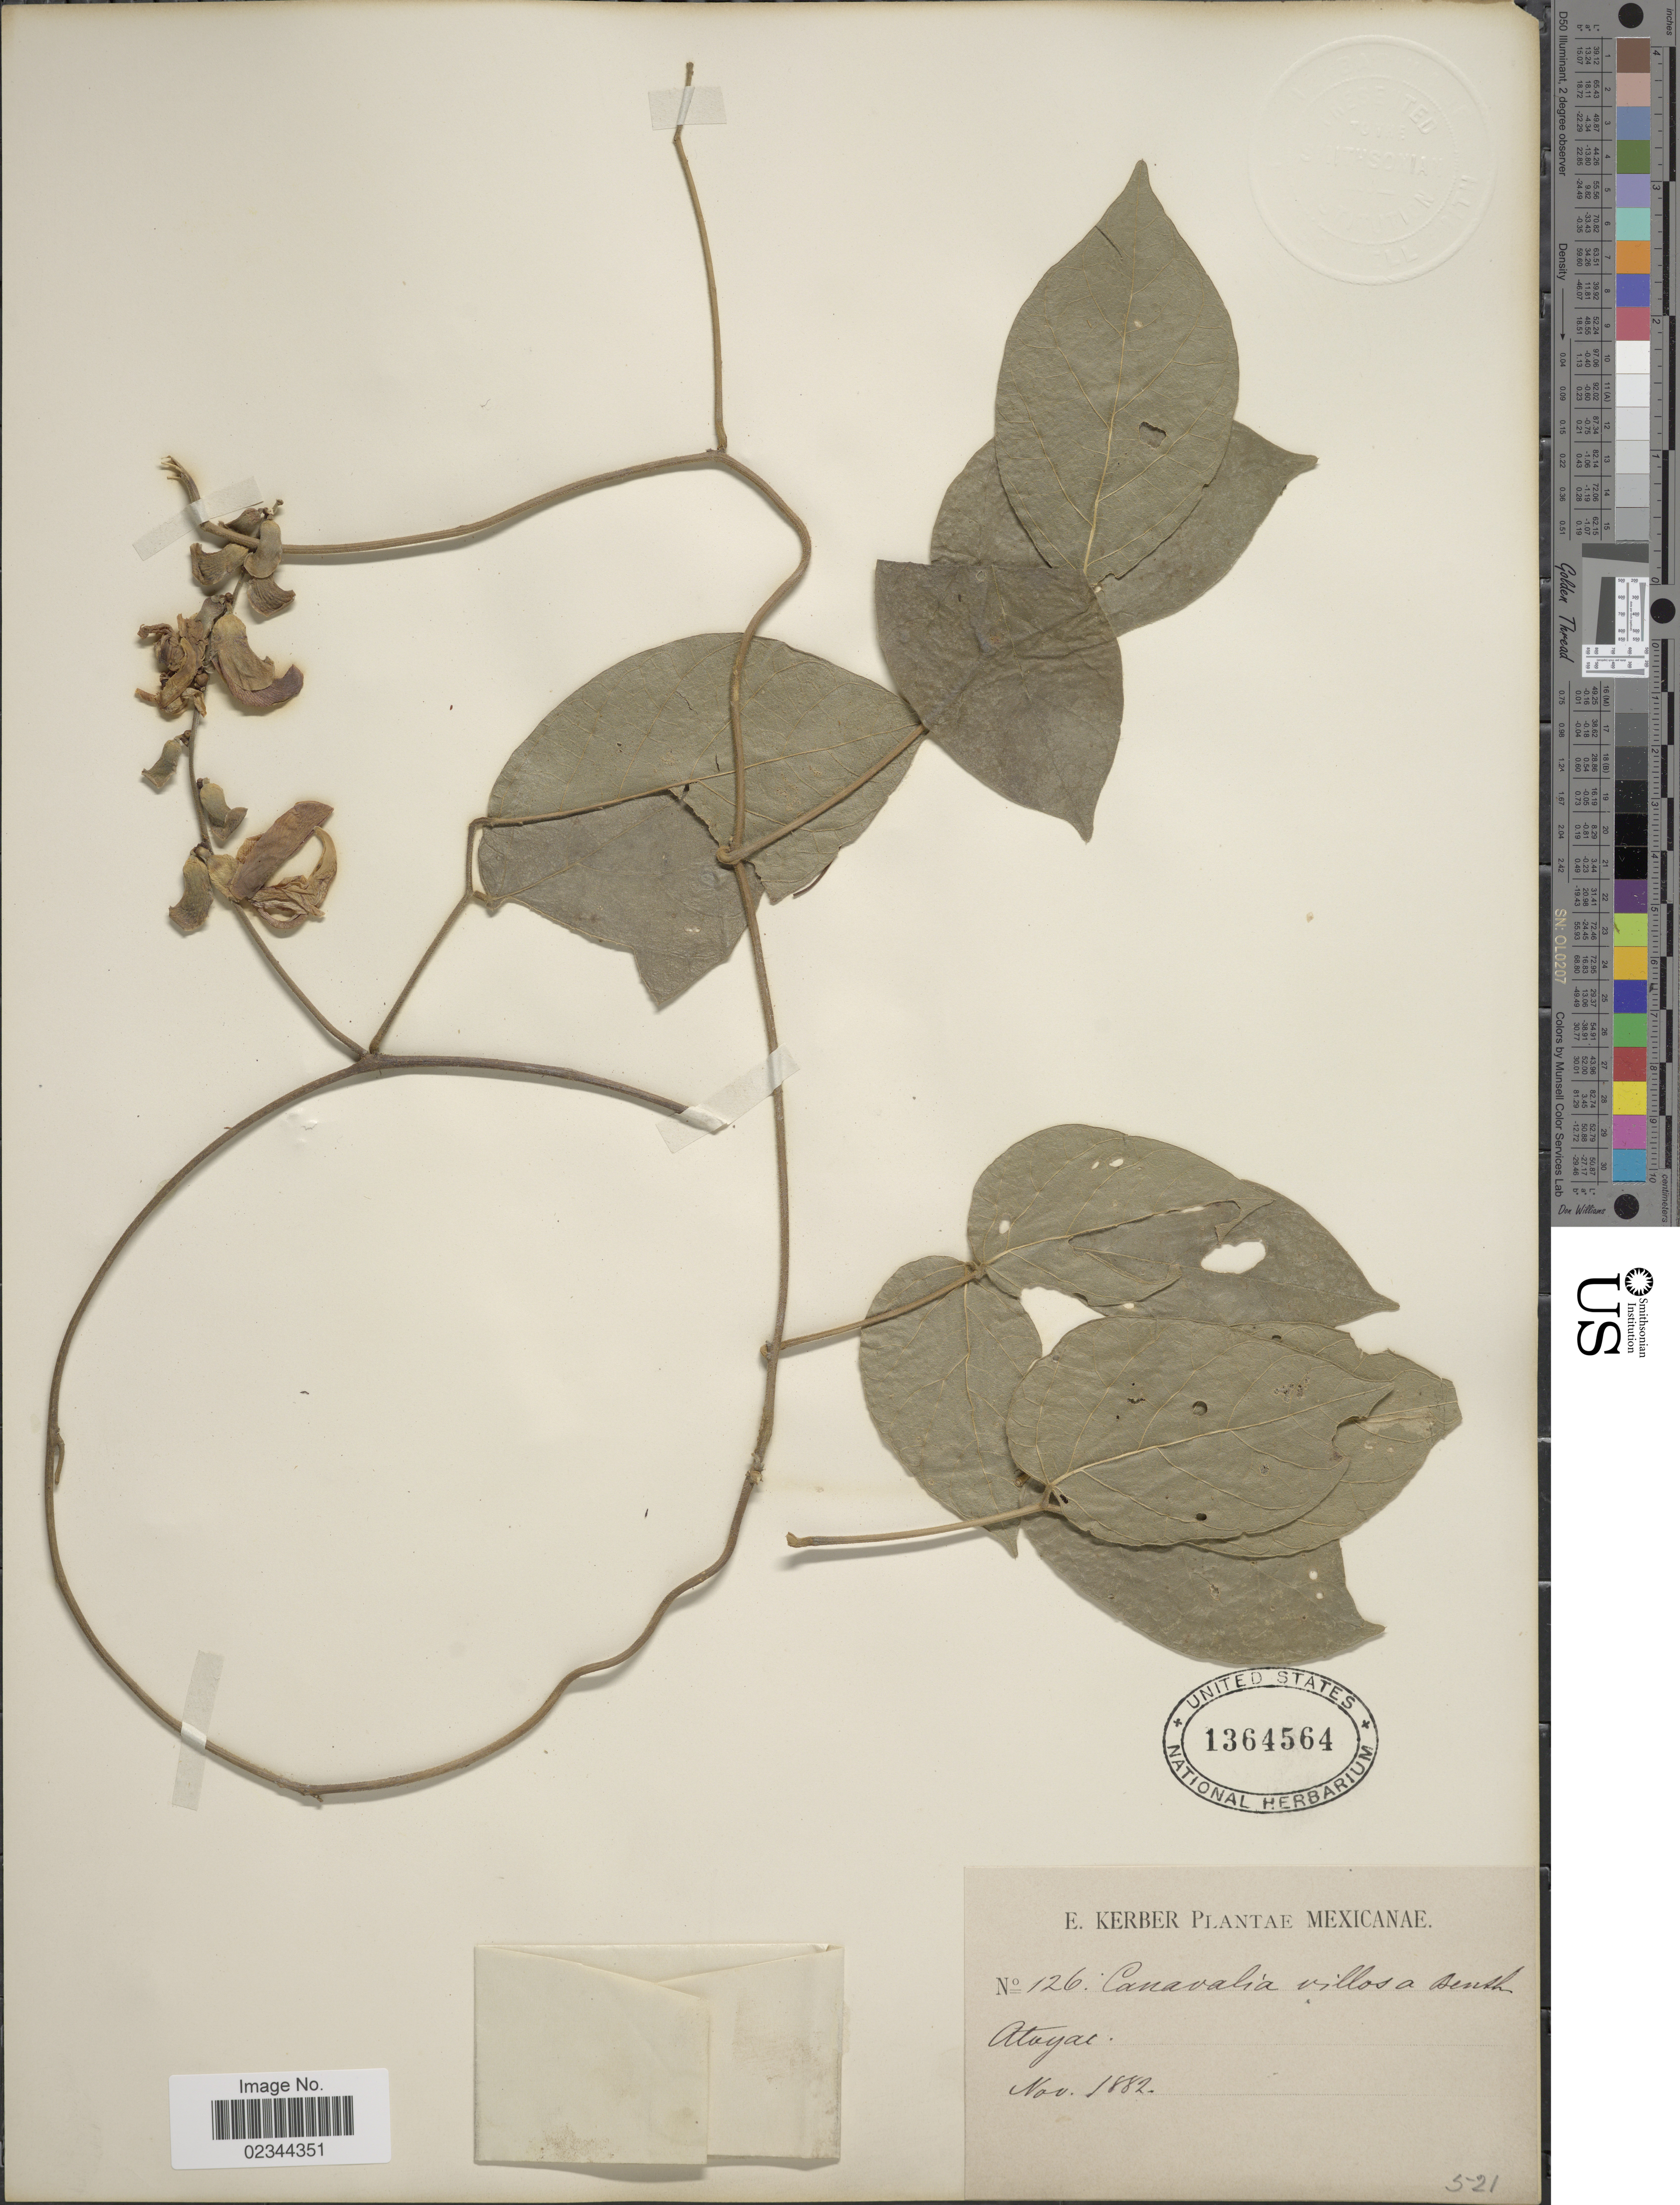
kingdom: Plantae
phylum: Tracheophyta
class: Magnoliopsida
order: Fabales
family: Fabaceae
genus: Canavalia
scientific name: Canavalia villosa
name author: Benth.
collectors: E. Kerber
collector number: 126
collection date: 1882-11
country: Mexico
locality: Mexicanae, Atoyac.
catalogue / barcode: US 1364564